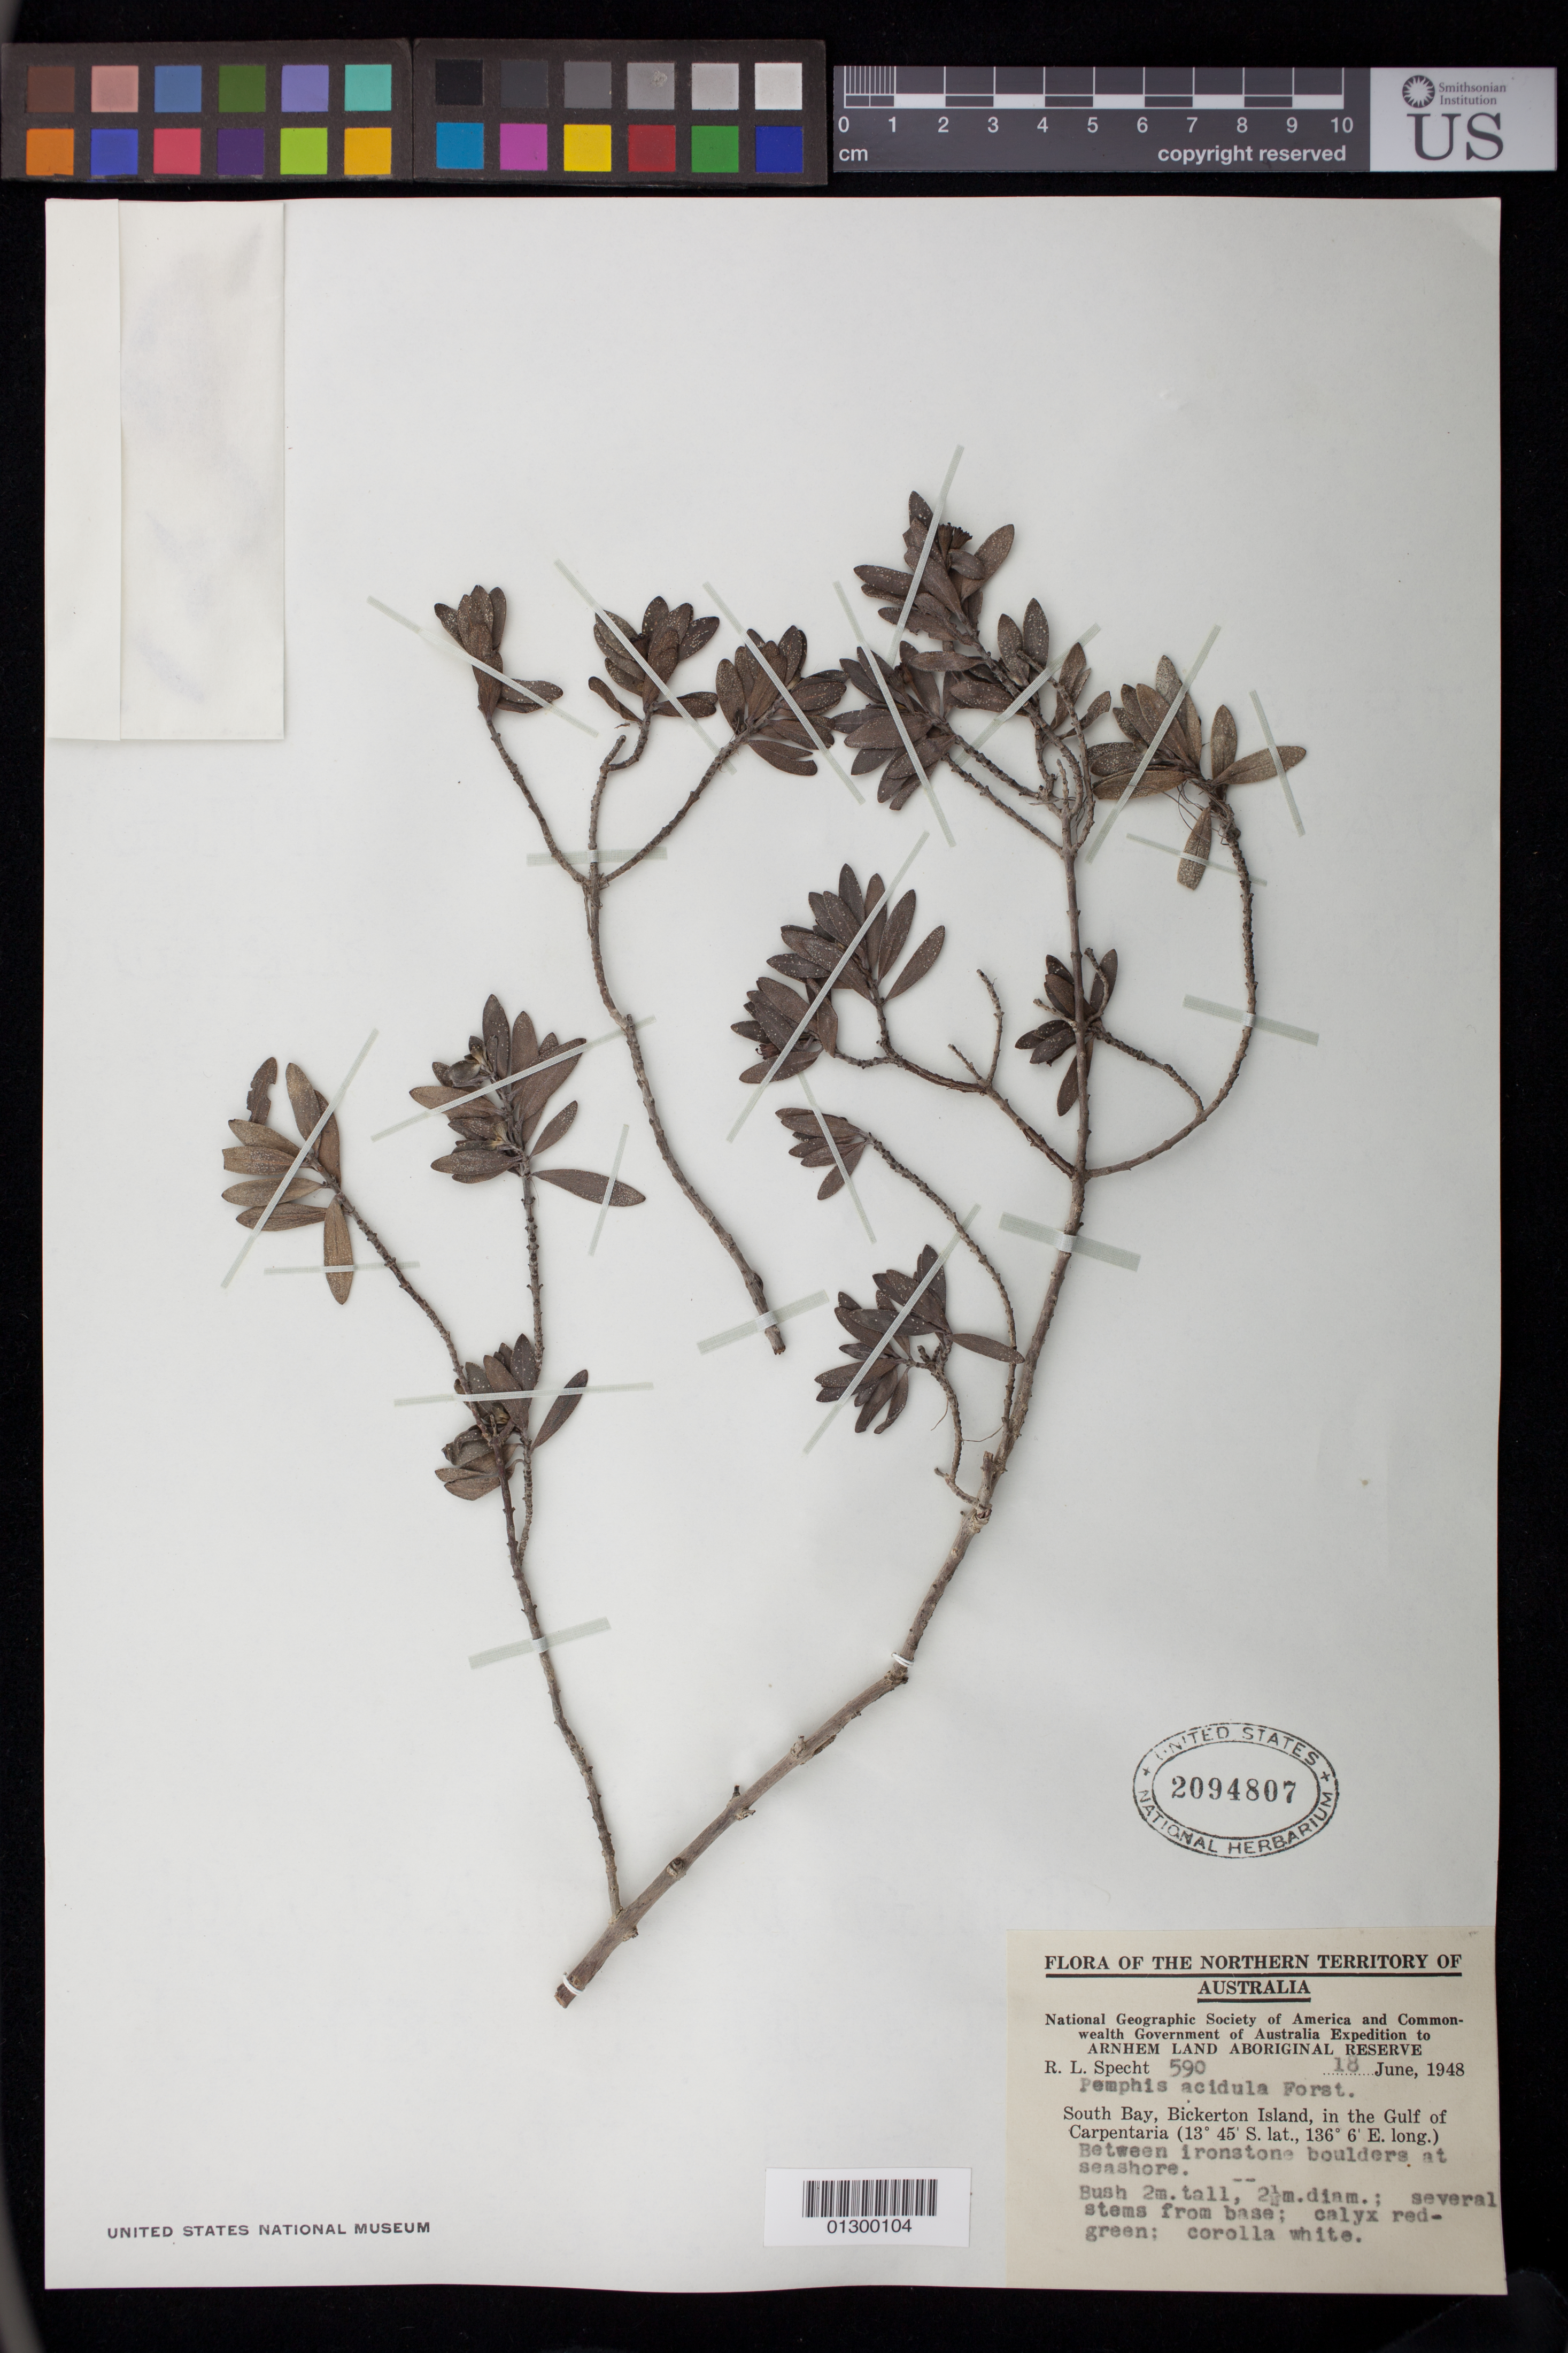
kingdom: Plantae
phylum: Tracheophyta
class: Magnoliopsida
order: Myrtales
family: Lythraceae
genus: Pemphis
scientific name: Pemphis acidula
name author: J.R. Forst. & G. Forst.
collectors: R. L. Specht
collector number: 590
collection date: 1948-06-18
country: Australia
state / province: Northern Territory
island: Bickerton Island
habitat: Between ironstone boulders at seashore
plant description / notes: Bush 2 m. tal, 2.5 m. diam.; several stems from base; calyx red-green; corolla white.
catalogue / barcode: US 2094807